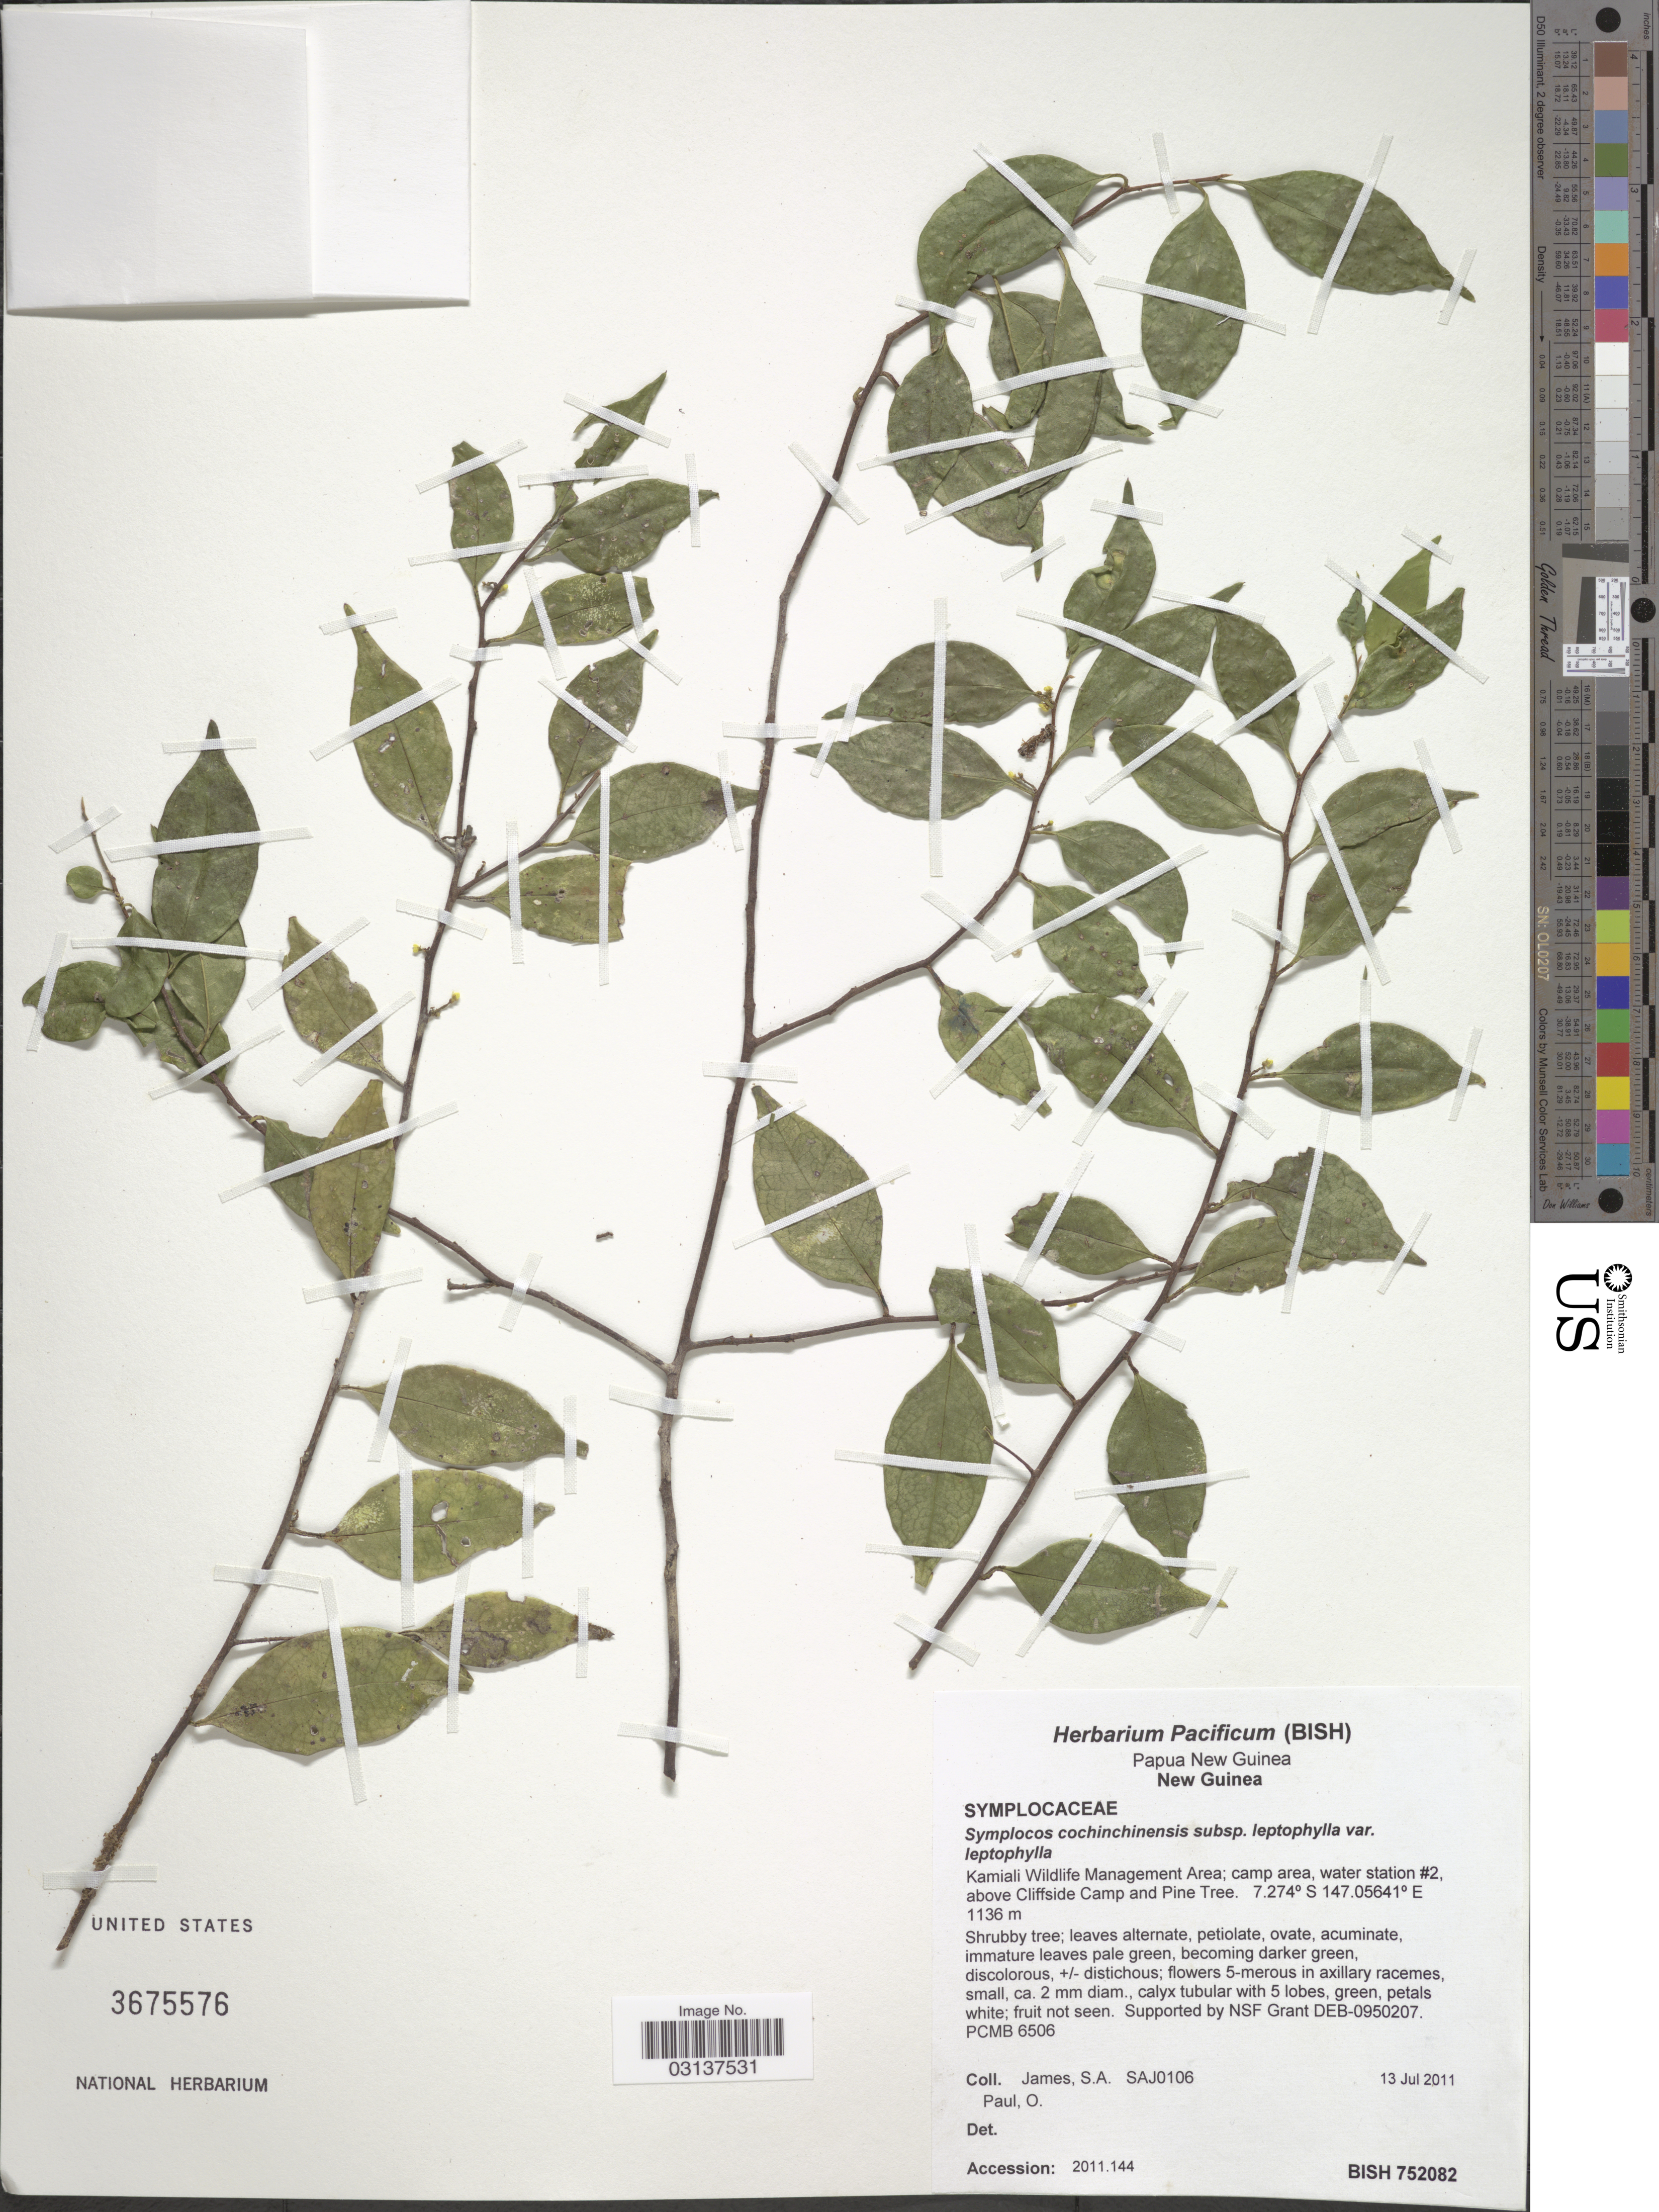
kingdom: Plantae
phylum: Tracheophyta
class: Magnoliopsida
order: Ericales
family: Symplocaceae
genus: Symplocos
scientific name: Symplocos cochinchinensis var. leptophylla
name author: (Brand) Noot.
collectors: S. James & O. Paul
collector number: SAJ0106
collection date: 2011-07-13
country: Papua New Guinea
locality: New Guinea, Kamiali Wildlife Management Area; camp area, water station #2, above Cliffside Camp and Pine Tree.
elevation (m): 1136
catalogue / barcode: US 3675576